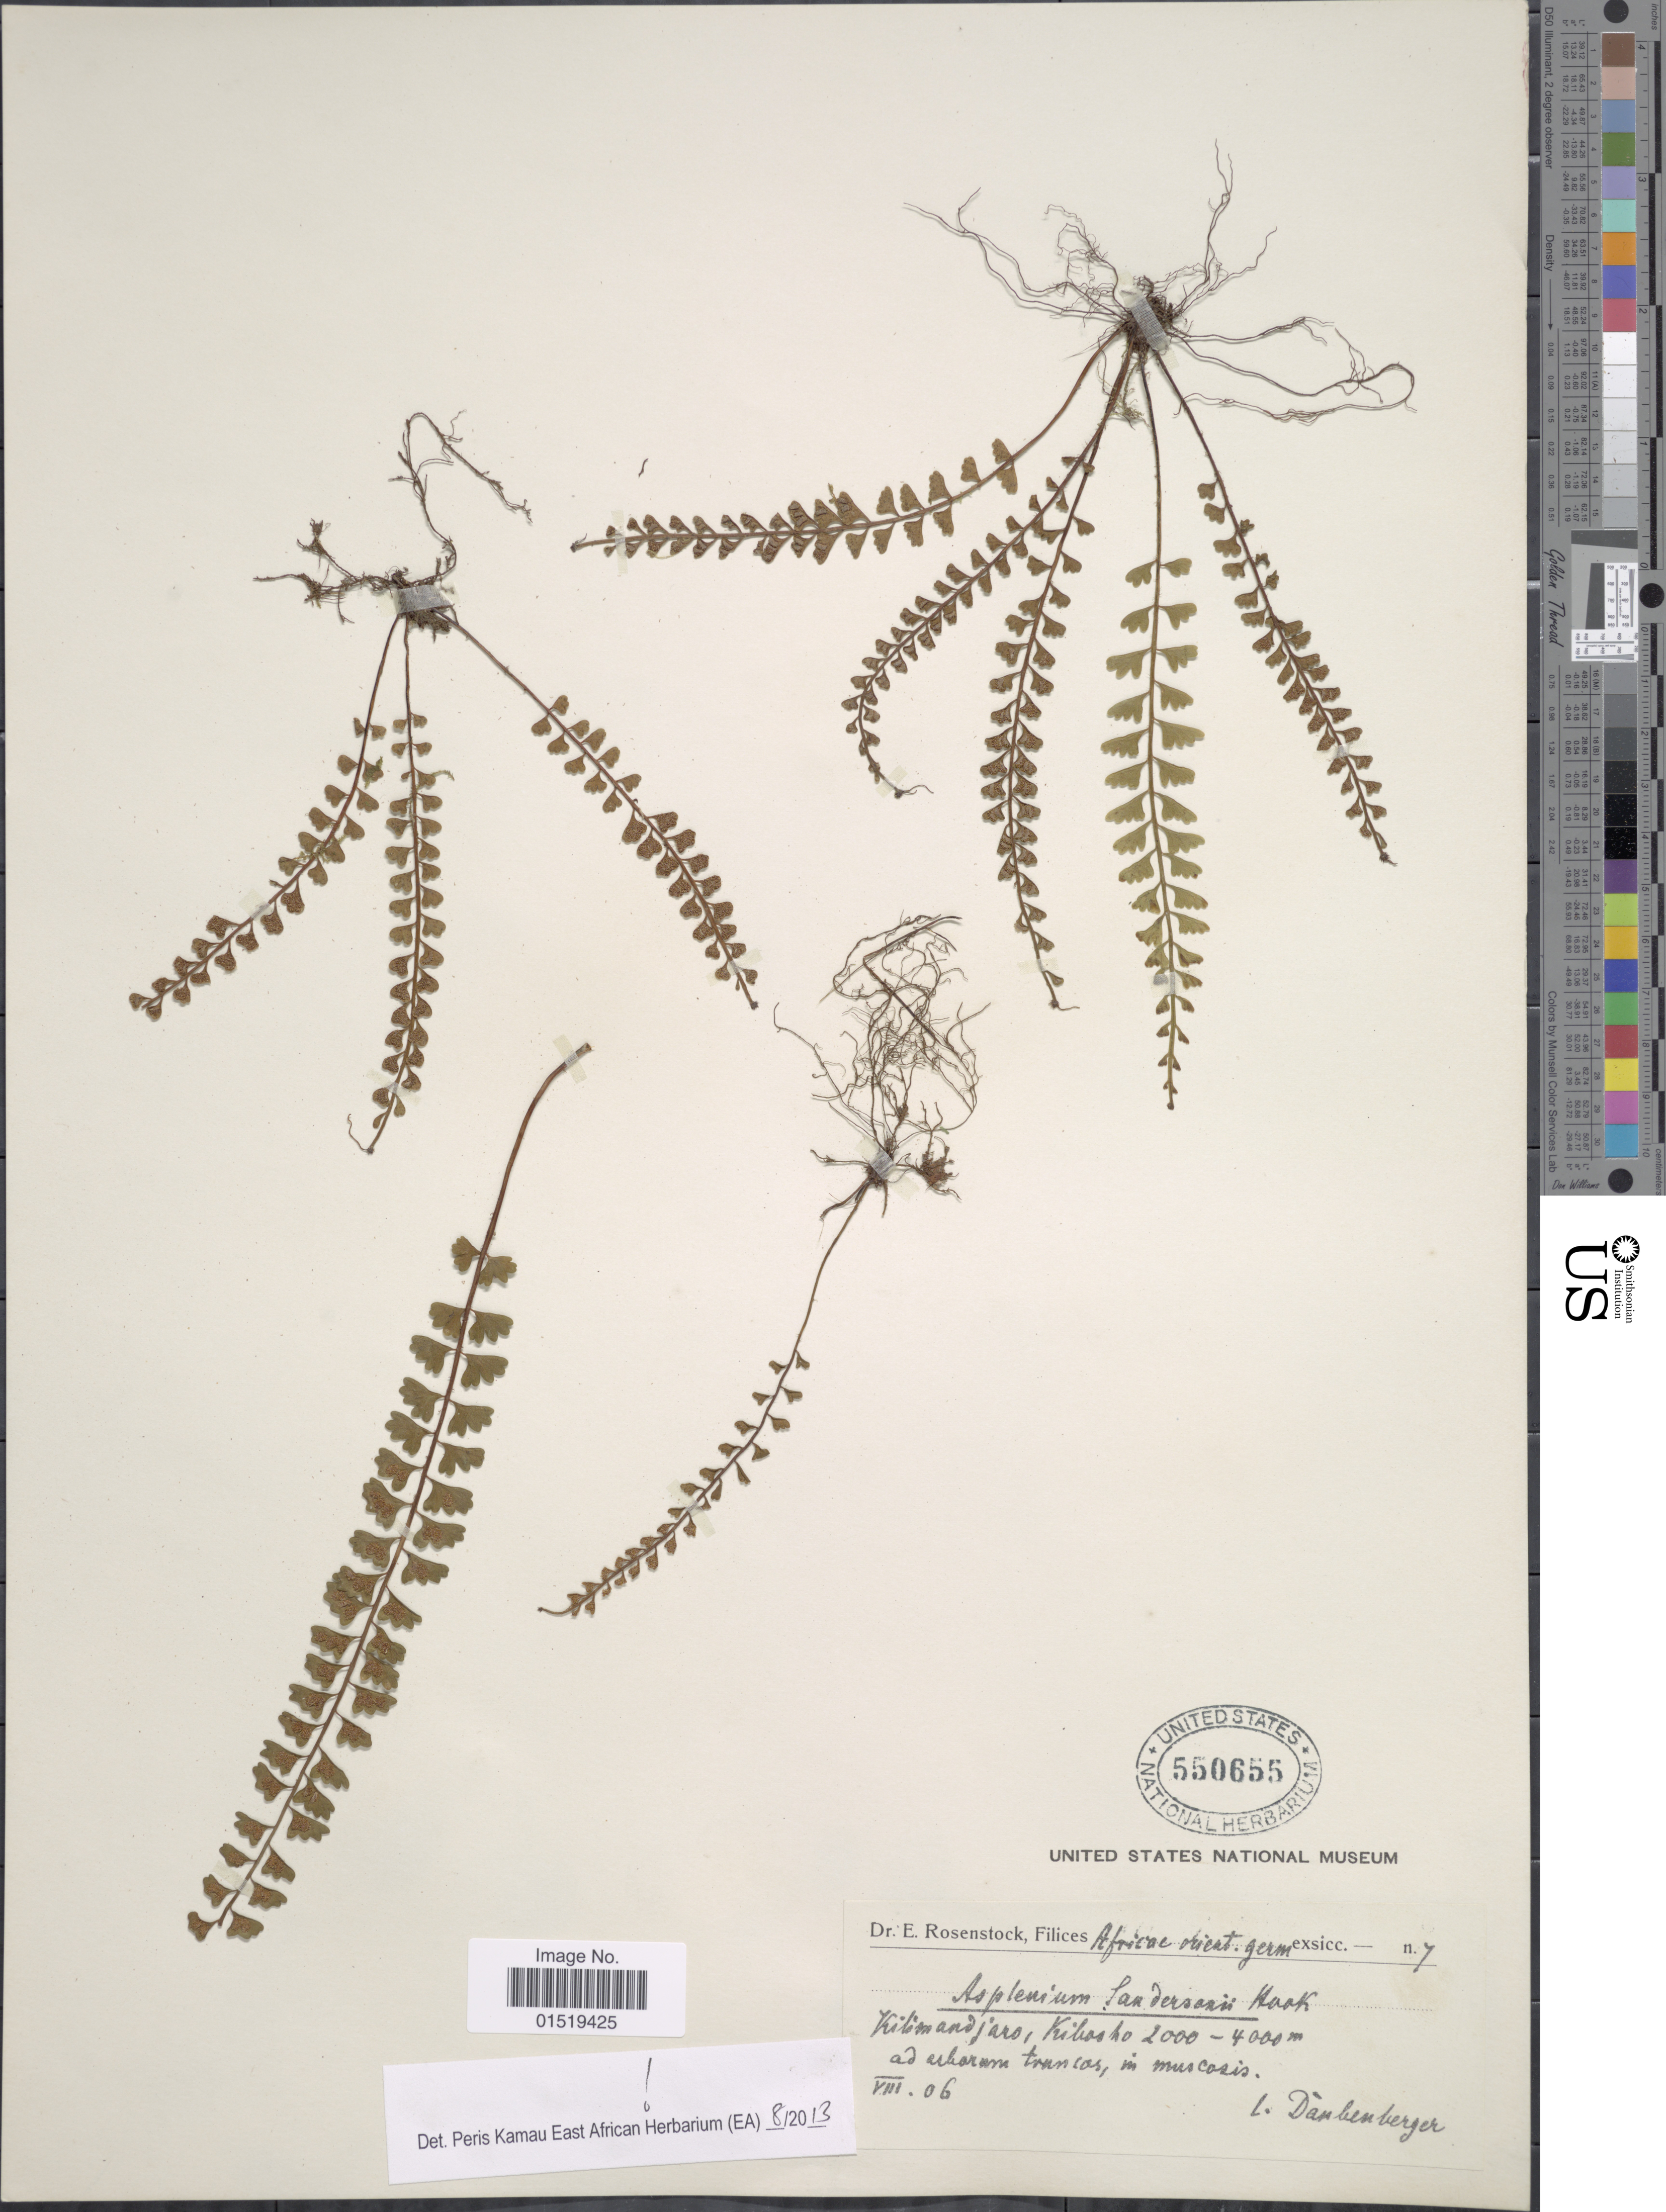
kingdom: Plantae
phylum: Tracheophyta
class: Polypodiopsida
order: Polypodiales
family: Aspleniaceae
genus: Asplenium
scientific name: Asplenium sandersonii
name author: Hook.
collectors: Danberger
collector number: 7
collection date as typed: Transcribed d/m/y: /8/6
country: Tanzania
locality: Filices Africae orient. germ. Kilimandjaro, Kibosho.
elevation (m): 2000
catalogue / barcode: US 550655